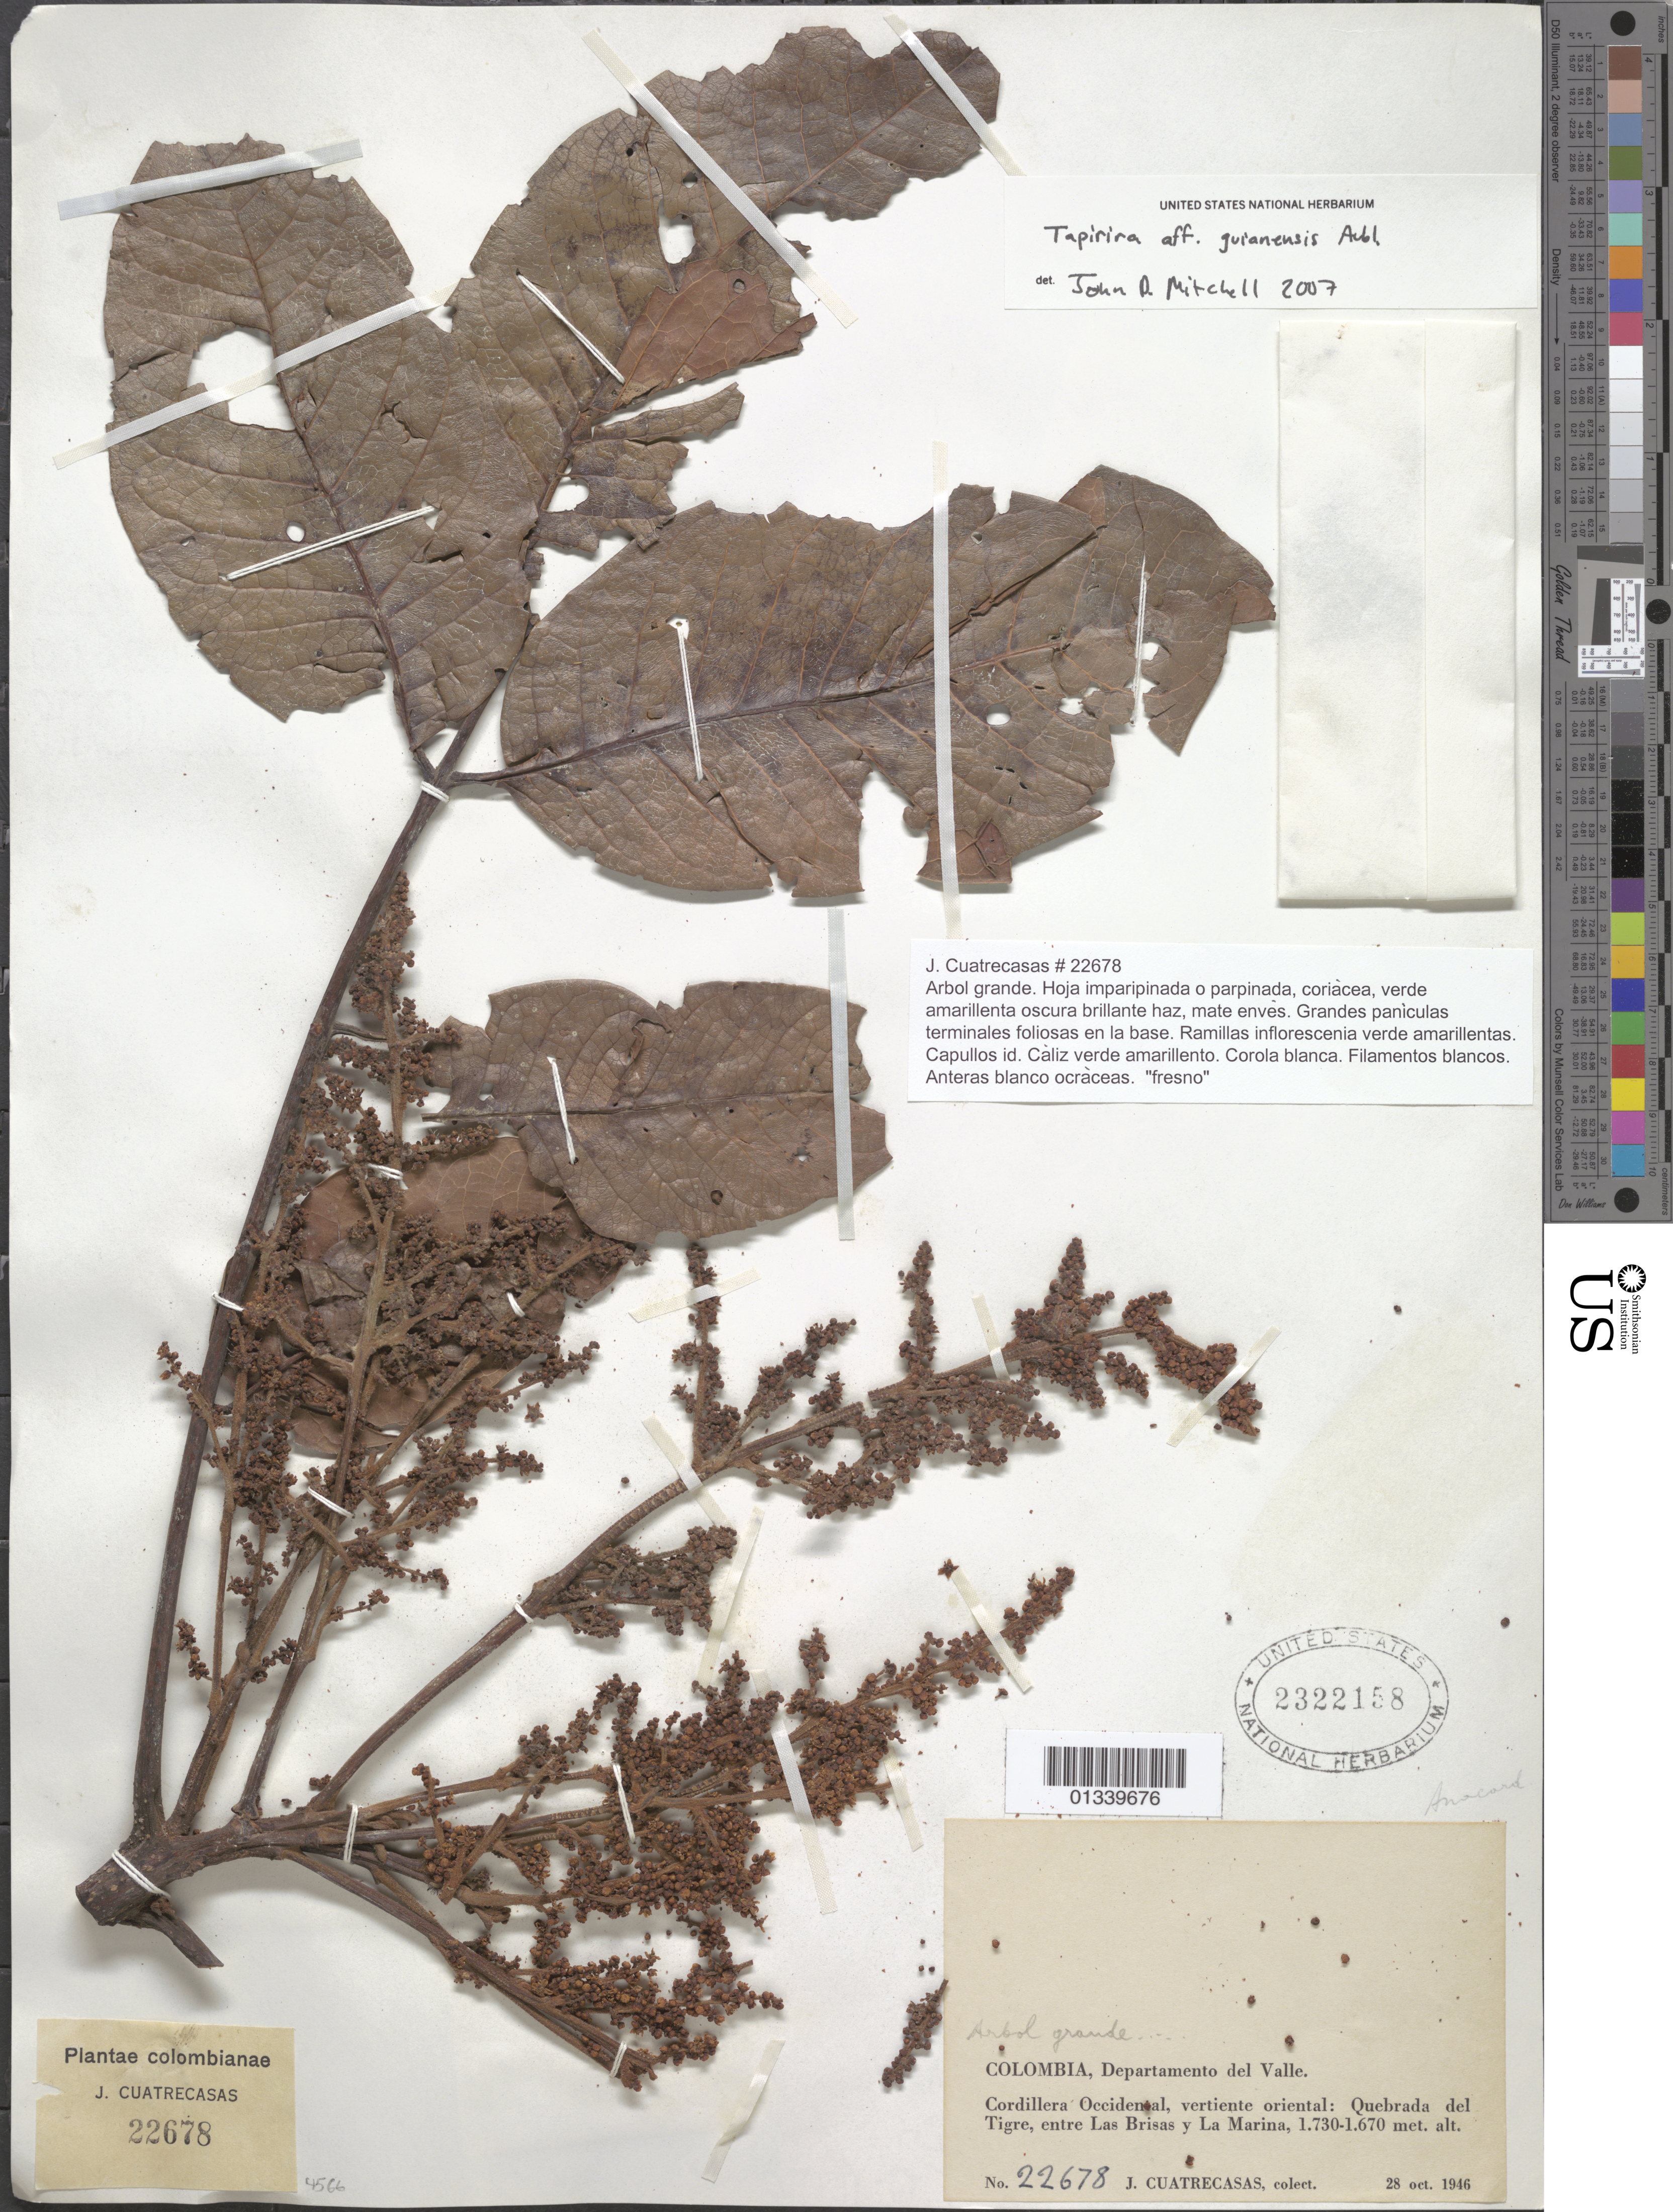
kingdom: Plantae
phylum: Tracheophyta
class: Magnoliopsida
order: Sapindales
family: Anacardiaceae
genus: Tapirira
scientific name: Tapirira rubrinervis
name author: Barfod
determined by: Mitchell, J. D.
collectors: J. Cuatrecasas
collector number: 22678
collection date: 1961-10-01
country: Colombia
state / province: Valle del Cauca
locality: Cordillera Occidental, vertiente oriental: Quebrada del Tigre, entre Las Brisas y La Marina.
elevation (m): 1.67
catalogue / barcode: US 2322158